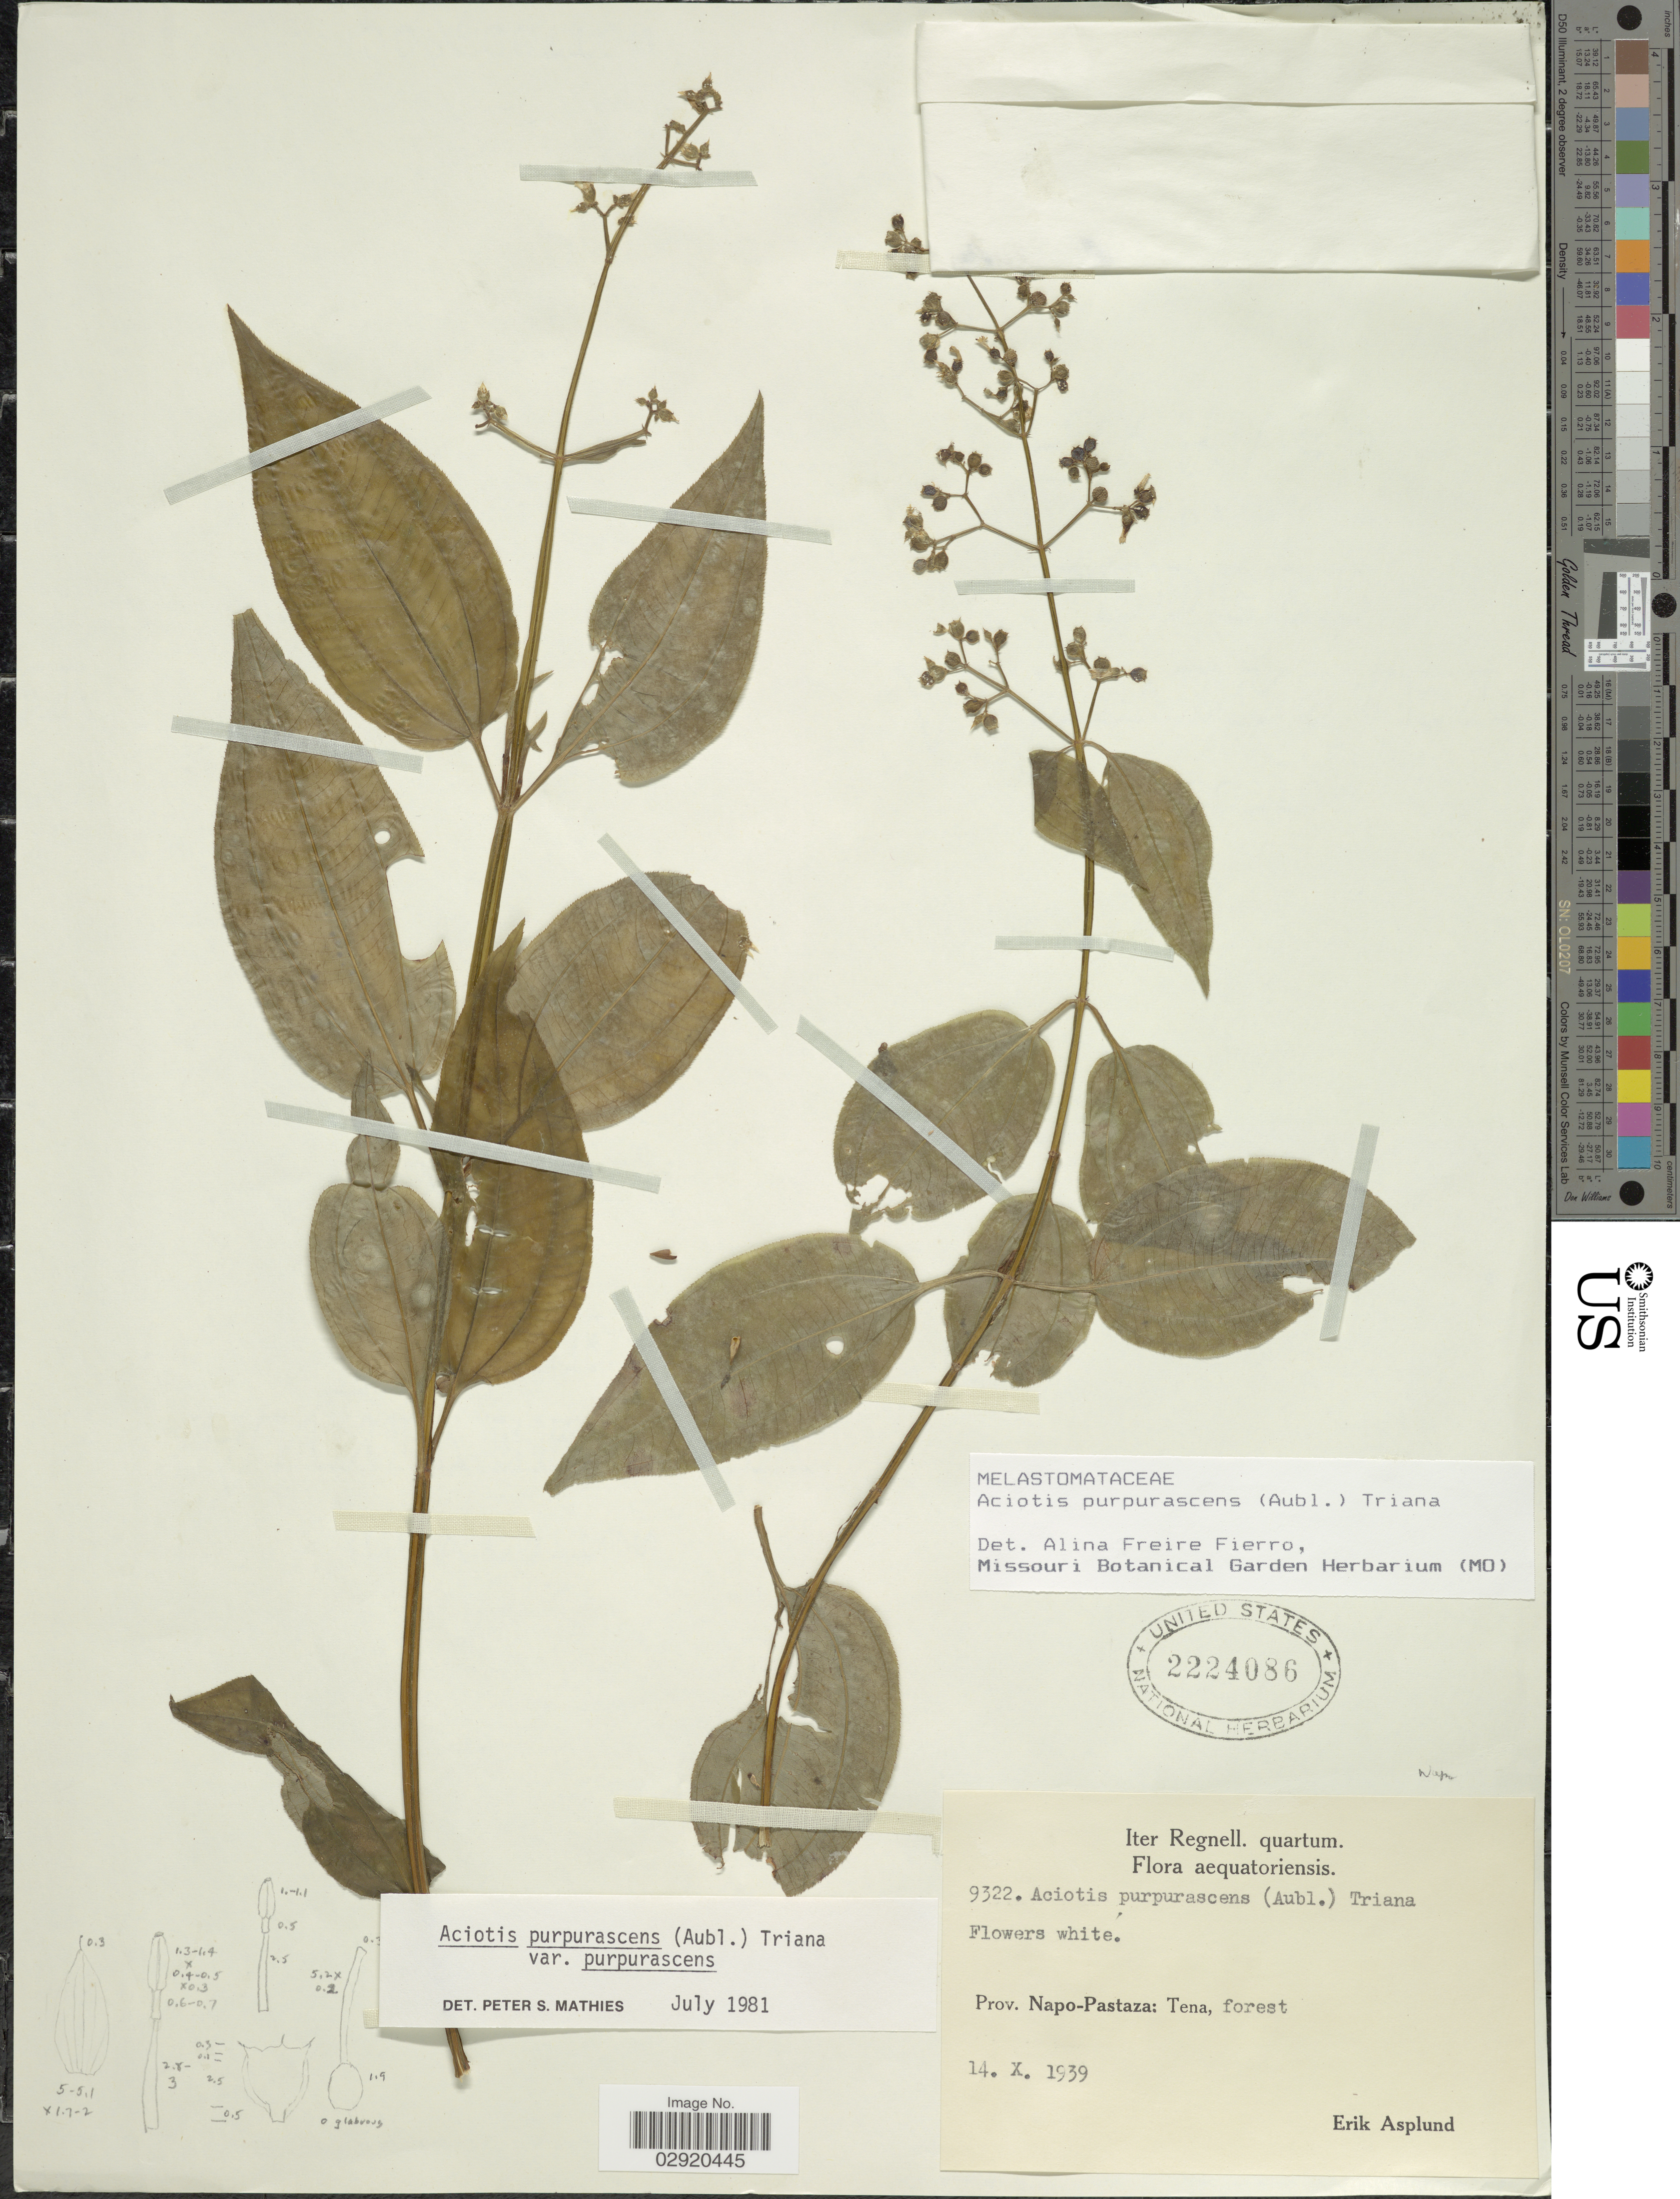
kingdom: Plantae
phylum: Tracheophyta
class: Magnoliopsida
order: Myrtales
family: Melastomataceae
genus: Aciotis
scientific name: Aciotis purpurascens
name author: (Aubl.) Triana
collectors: E. Asplund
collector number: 9322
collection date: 1939-10-14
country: Ecuador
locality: Prov. Napo-Pastaza: Tena.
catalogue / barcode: US 2224086